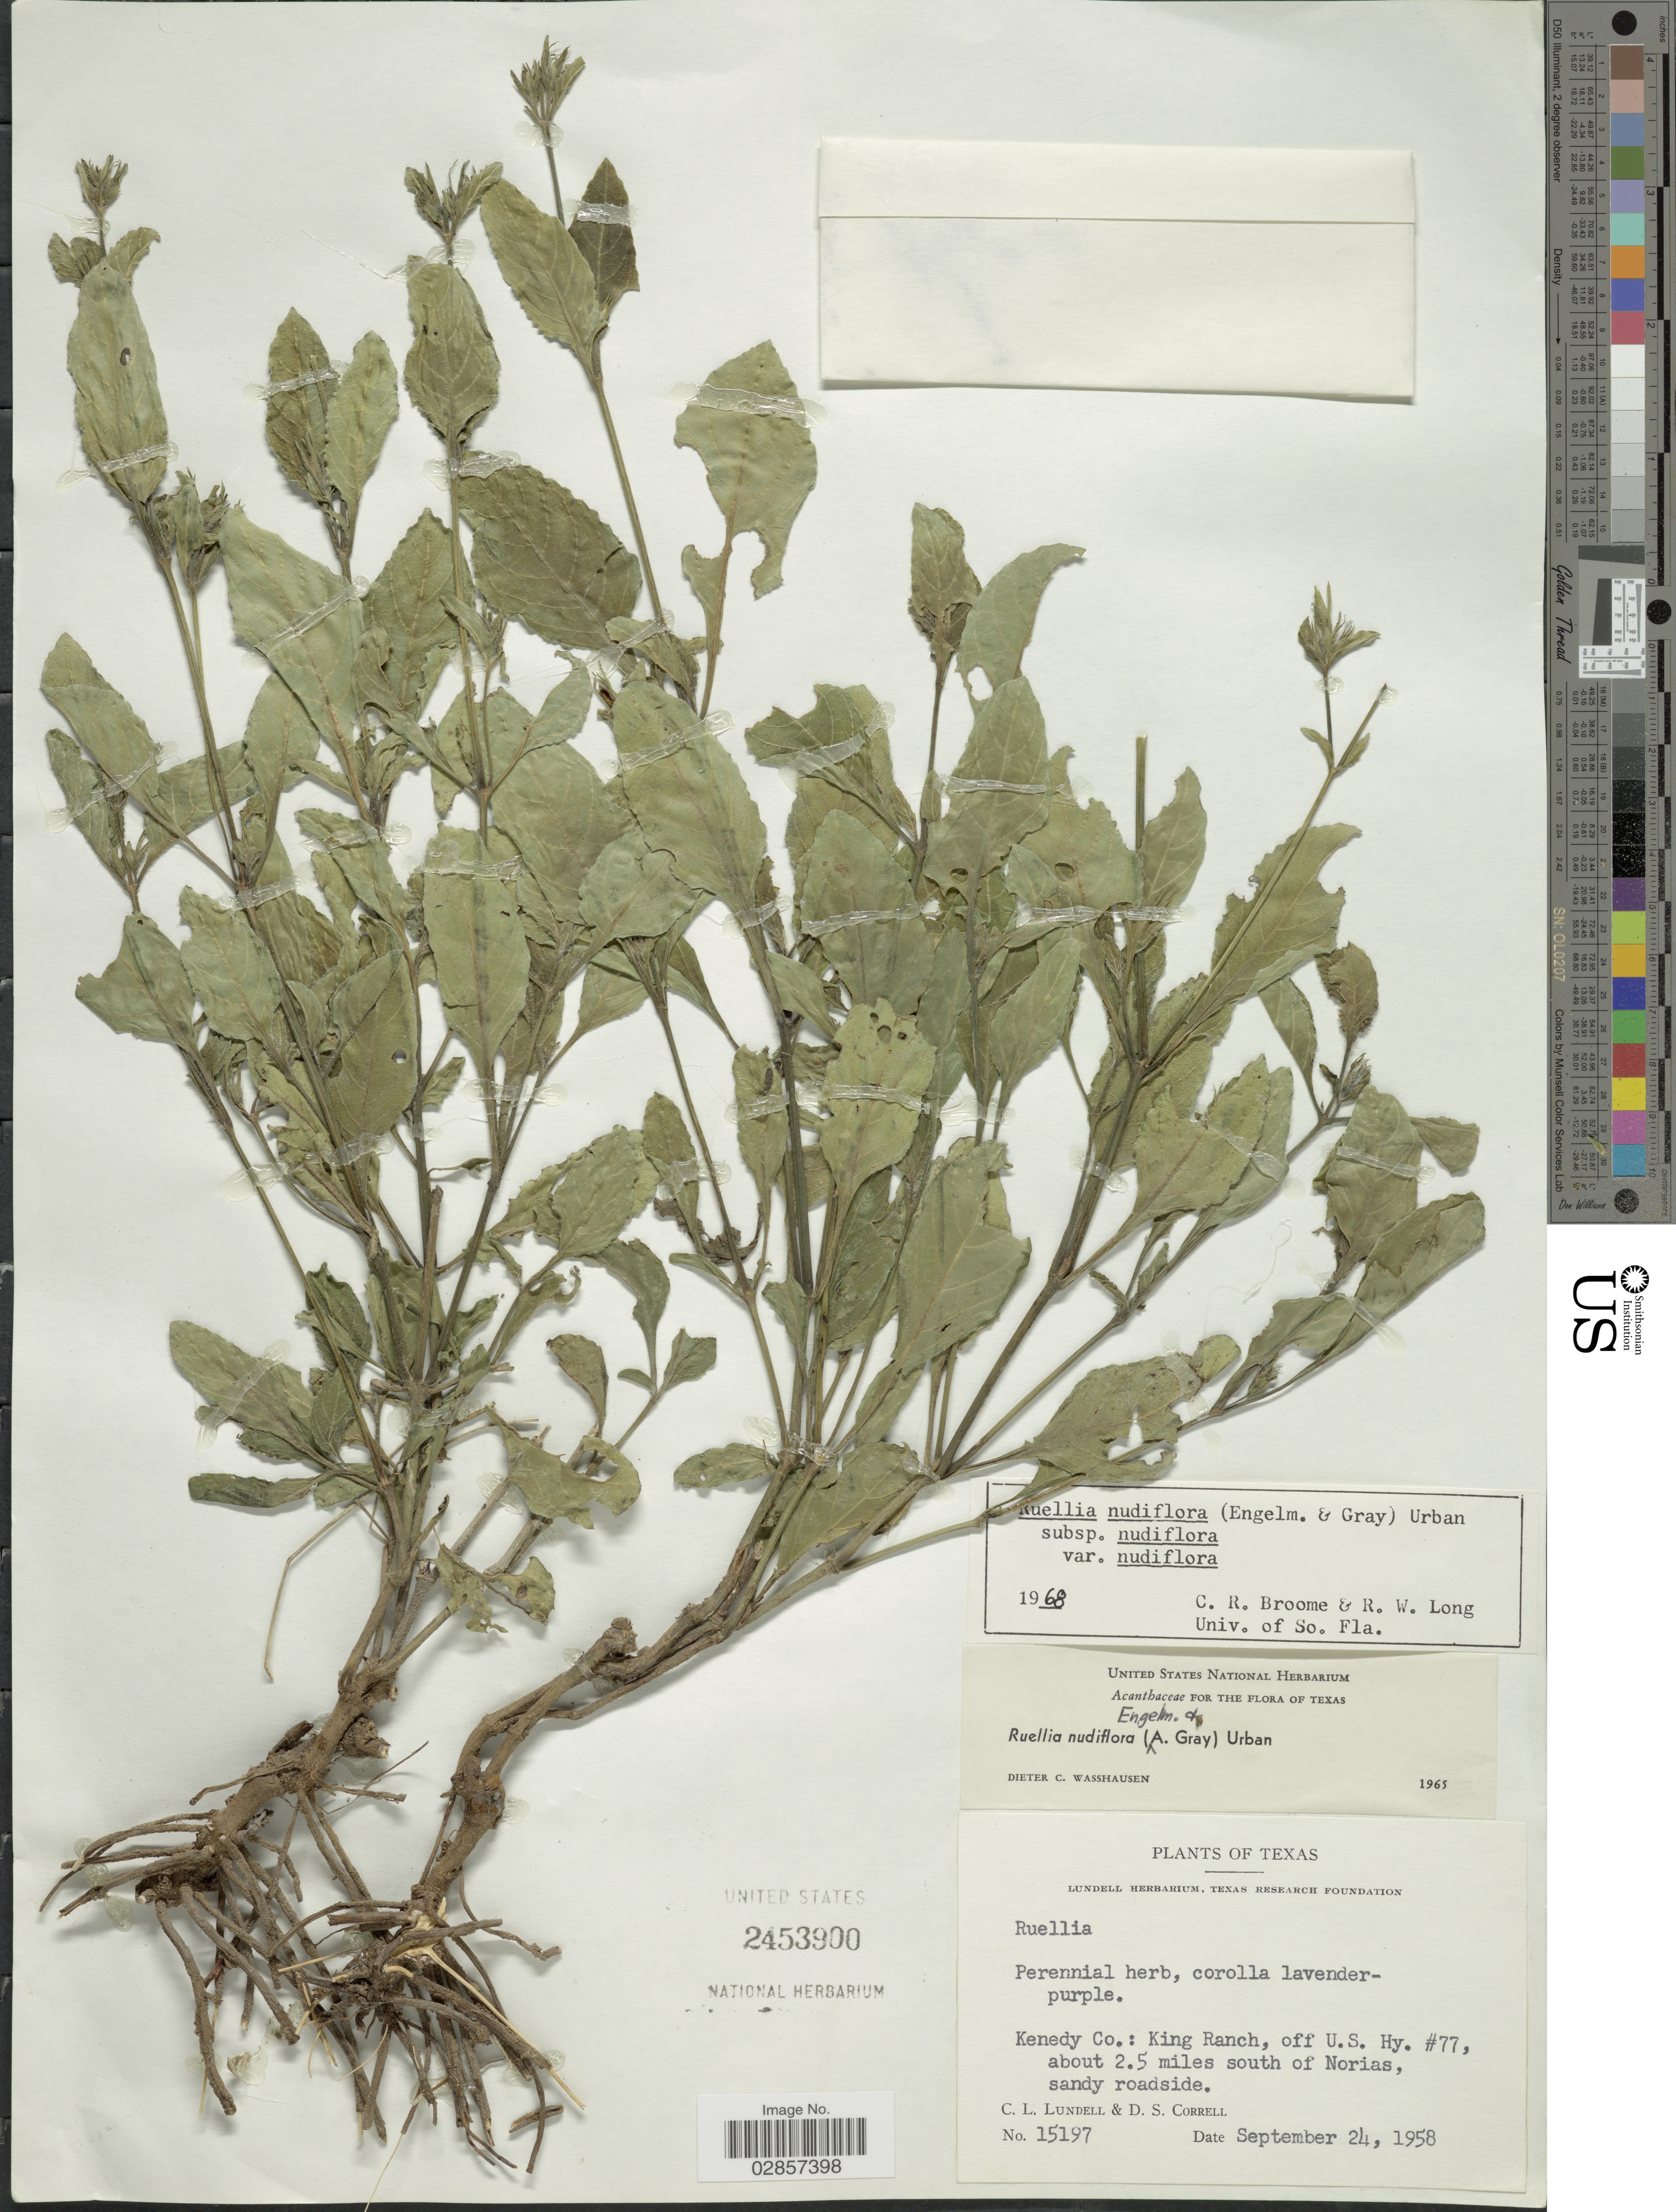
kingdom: Plantae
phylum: Tracheophyta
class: Magnoliopsida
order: Lamiales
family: Acanthaceae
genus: Ruellia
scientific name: Ruellia nudiflora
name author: (Engelm. & A. Gray) Urb.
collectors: C. L. Lundell & D. S. Correll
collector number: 15197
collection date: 1958-09-24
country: United States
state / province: Texas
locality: Kenedy Co.: King Ranch, off U.S. Hy. #77, about 2.5 miles south of Norias.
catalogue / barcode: US 2453900